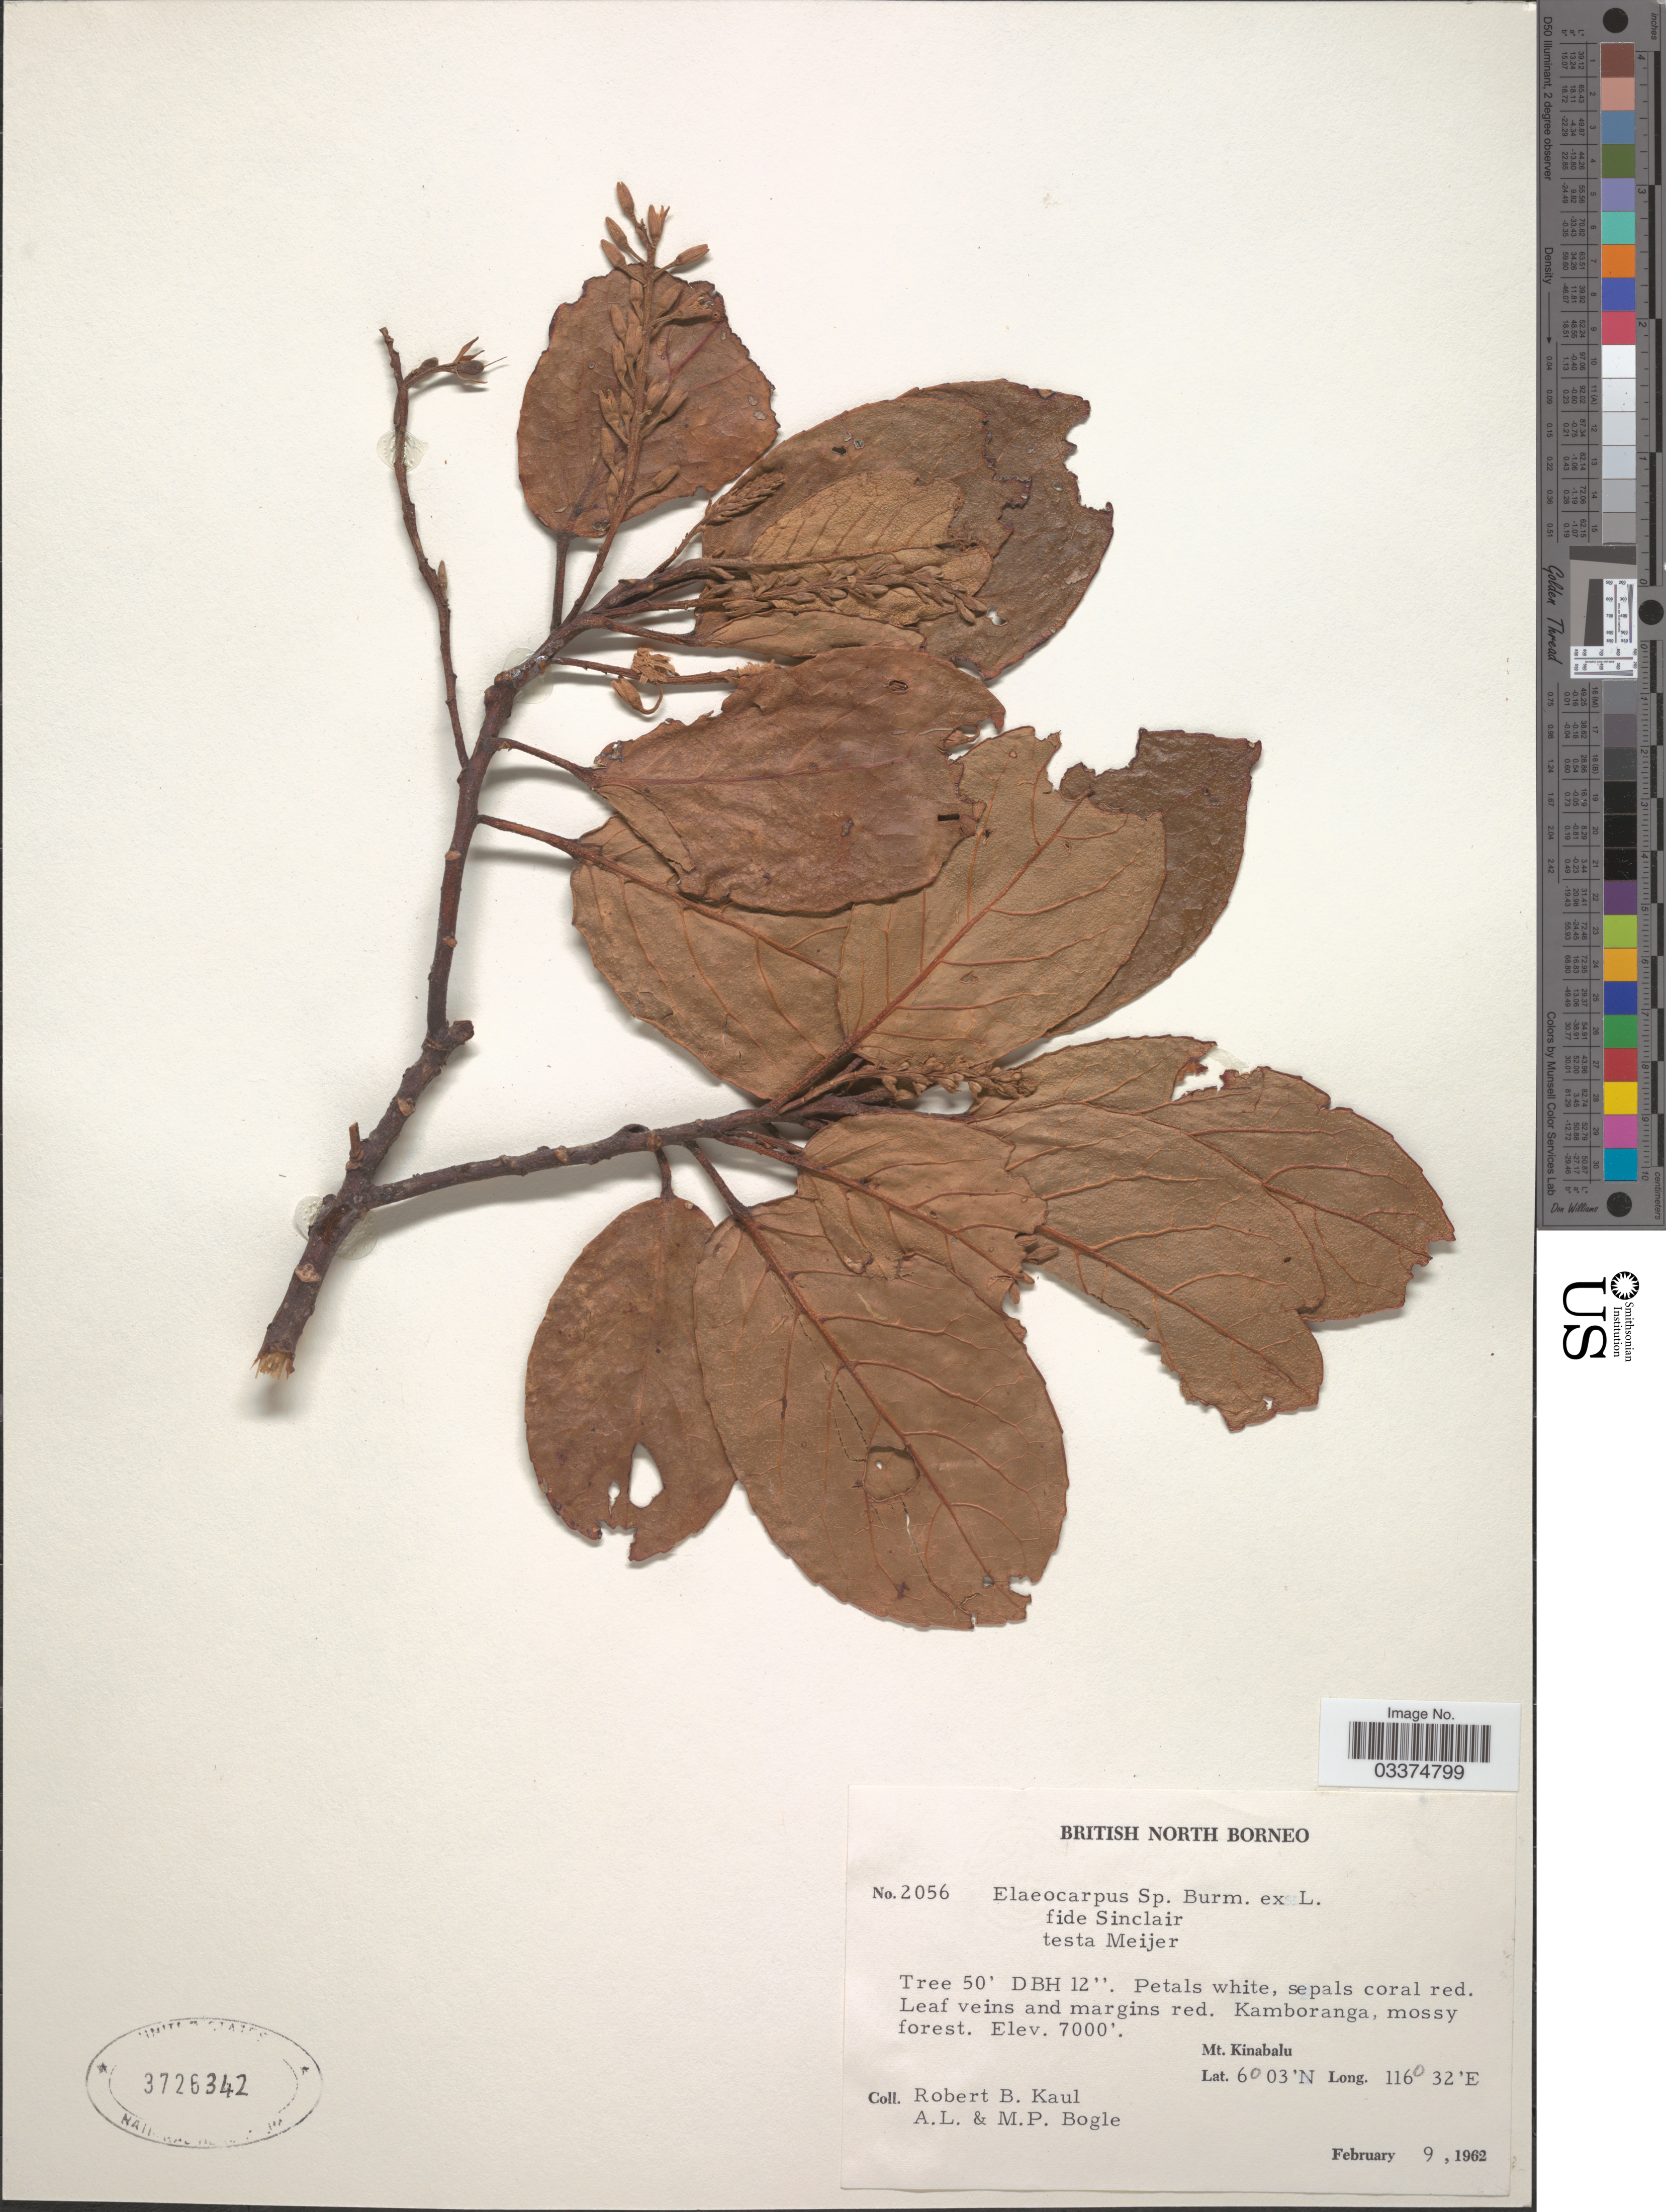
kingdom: Plantae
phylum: Tracheophyta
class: Magnoliopsida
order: Oxalidales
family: Elaeocarpaceae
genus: Elaeocarpus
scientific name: Elaeocarpus sp.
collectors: R. Kaul, Bogle, A.L. & M. Bogle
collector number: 2056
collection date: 1962-02-09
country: Malaysia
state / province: Sabah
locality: British North Borneo. Kamboranga, Mt. Kinabalu.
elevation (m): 2134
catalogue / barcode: US 3726342